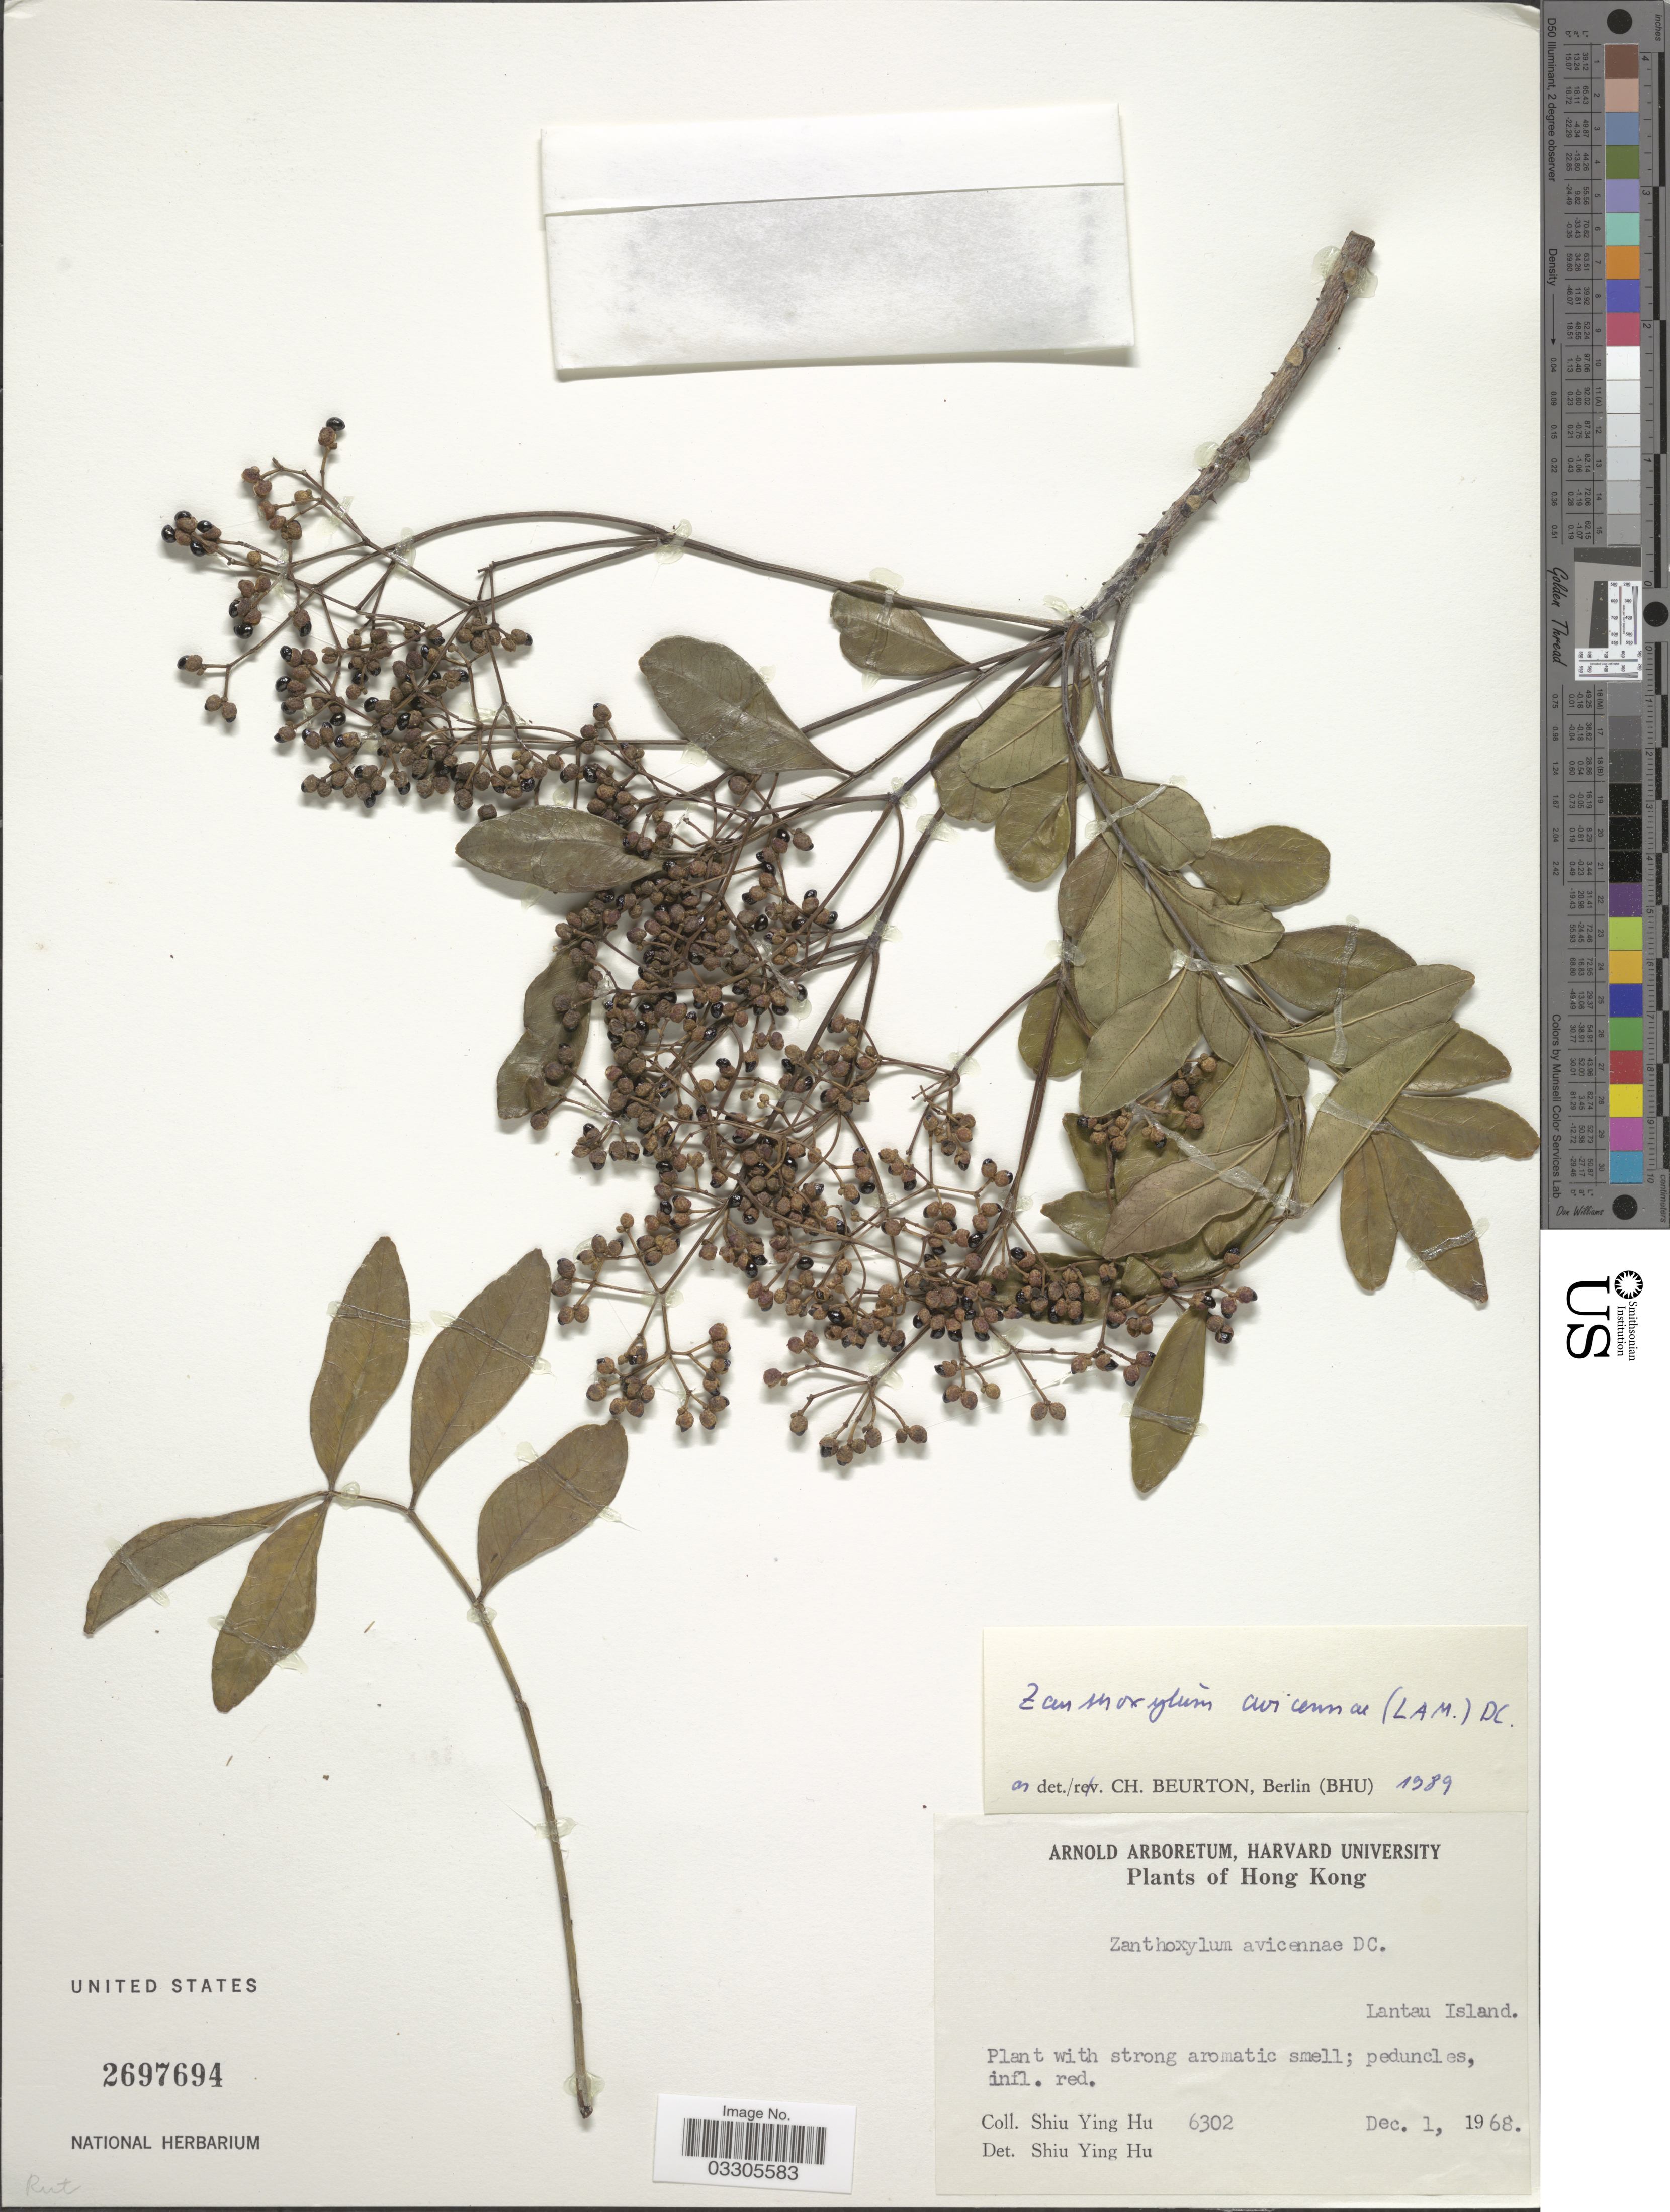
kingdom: Plantae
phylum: Tracheophyta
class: Magnoliopsida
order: Sapindales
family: Rutaceae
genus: Zanthoxylum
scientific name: Zanthoxylum avicennae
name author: (Lam.) DC.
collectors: S. Y. Hu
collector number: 6302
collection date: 1968-12-01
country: China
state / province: Hong Kong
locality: Lantau Island.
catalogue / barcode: US 2697694